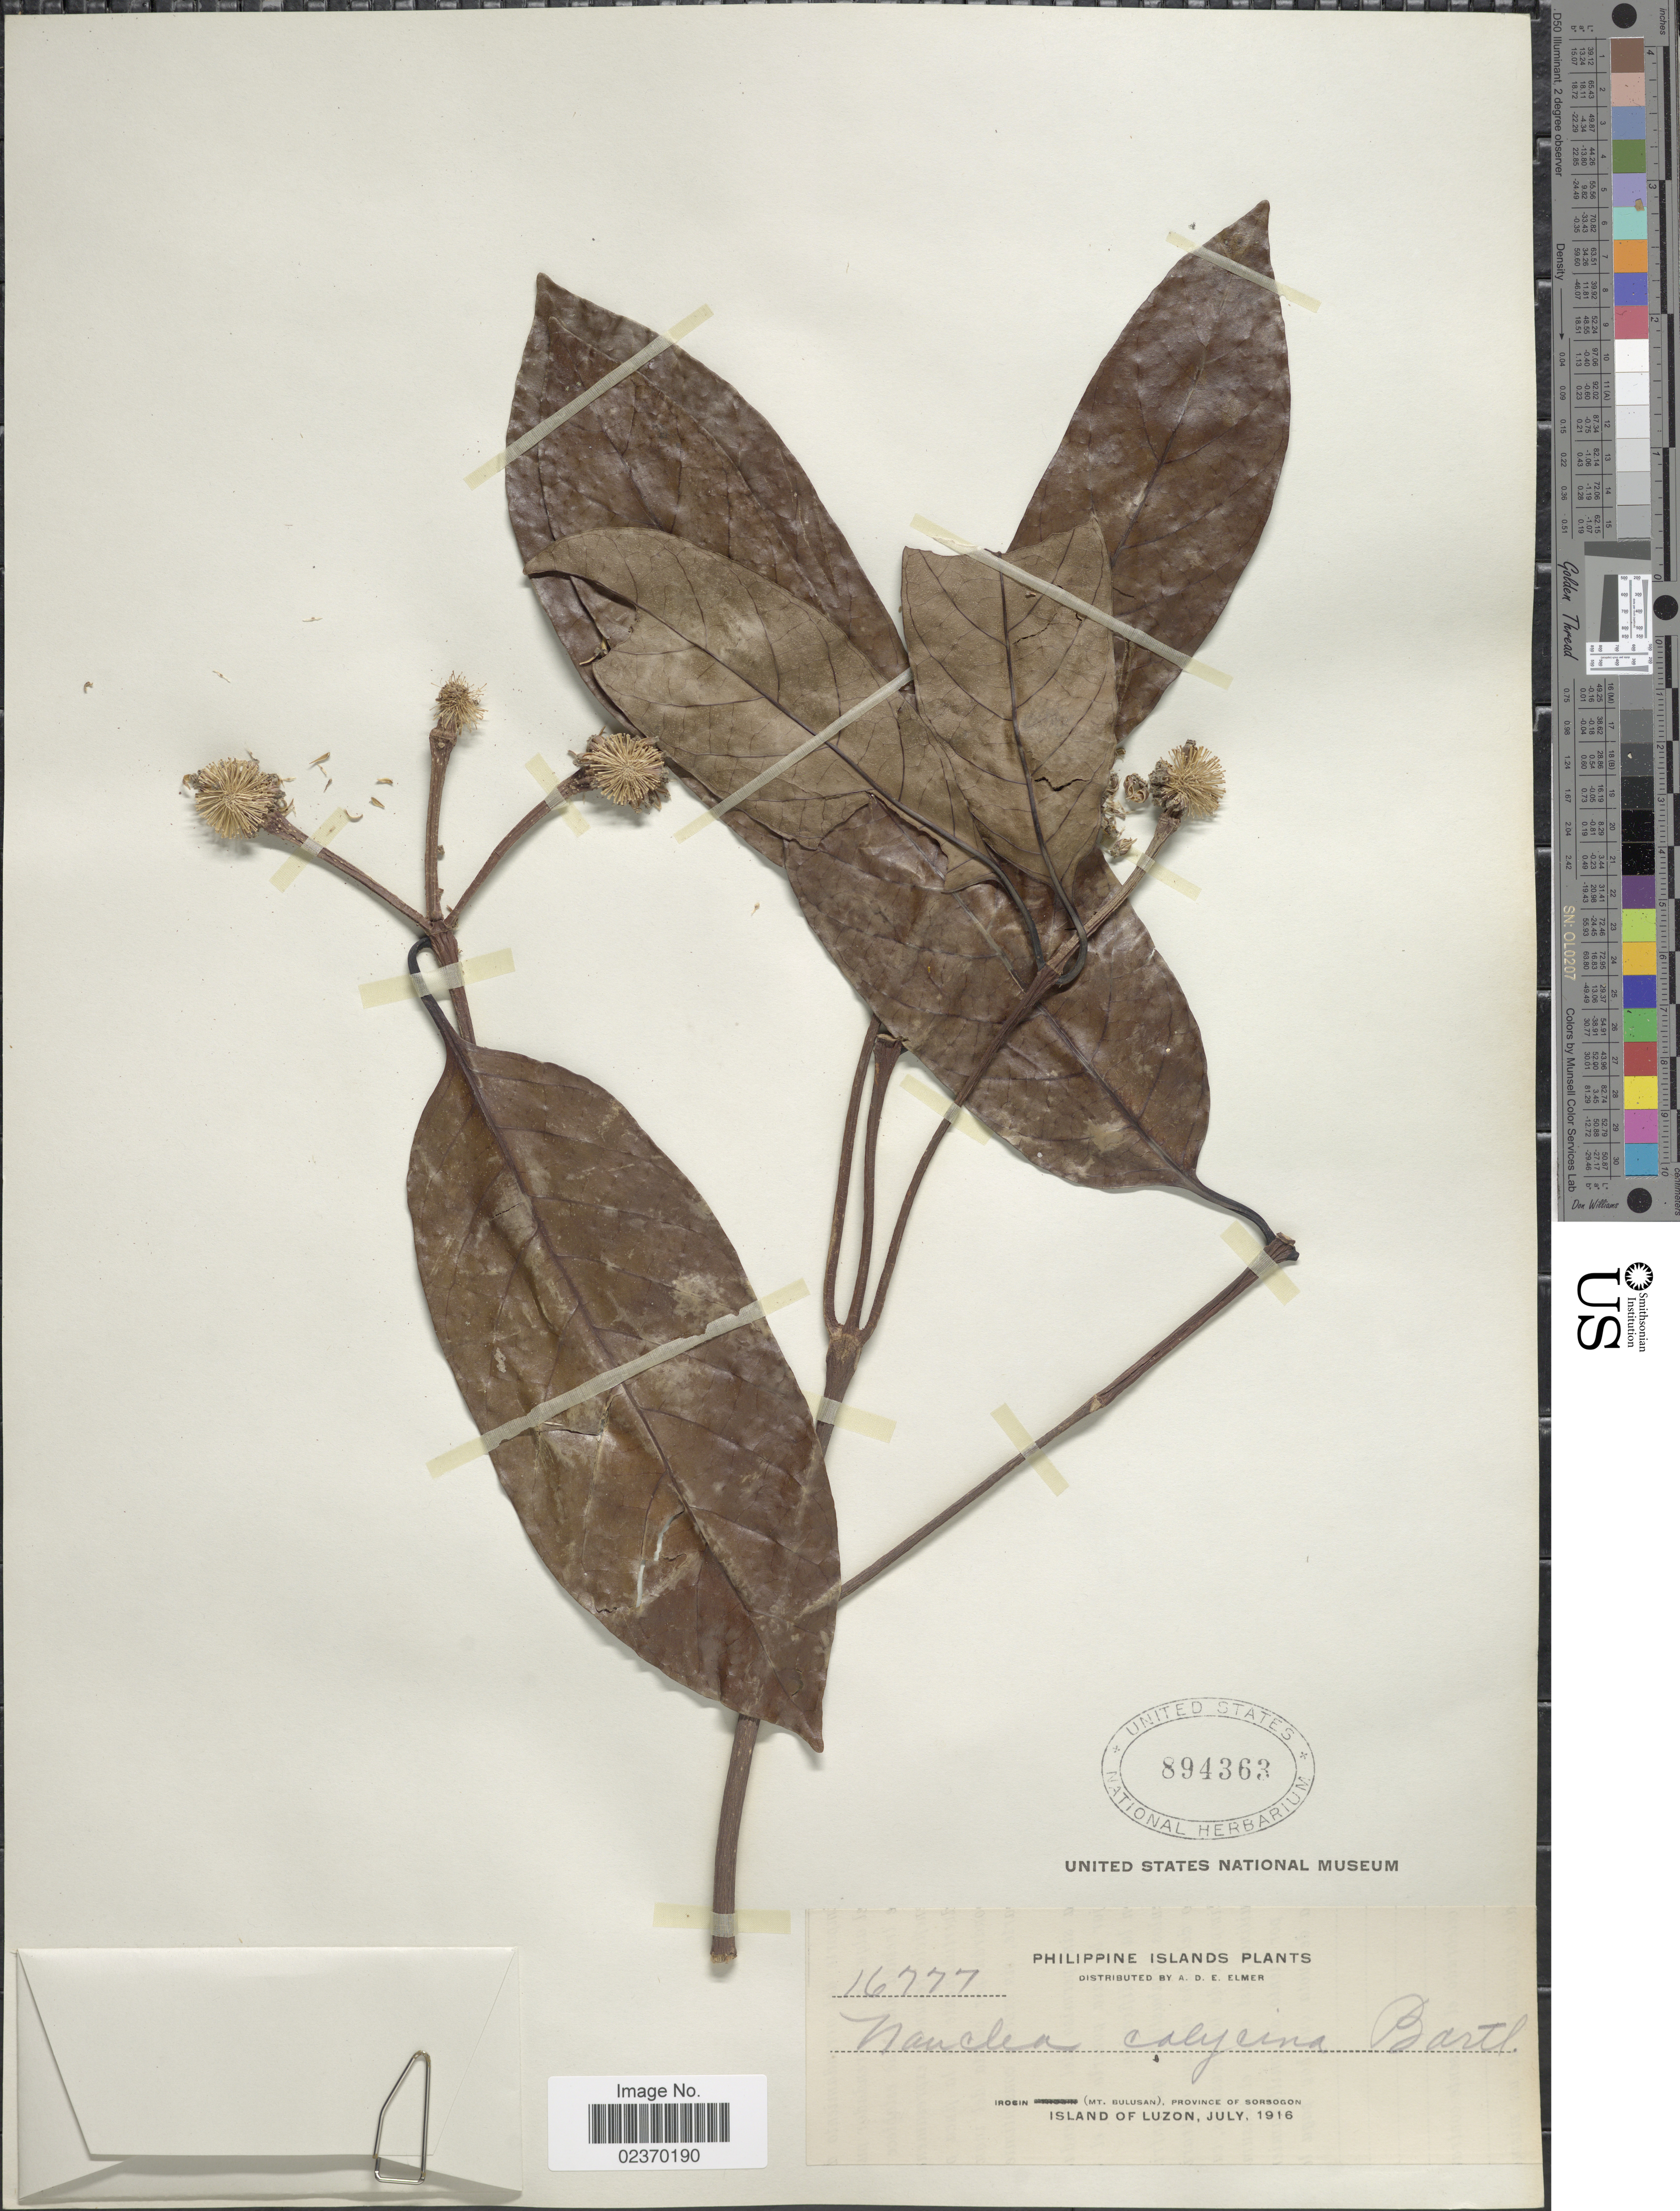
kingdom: Plantae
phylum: Tracheophyta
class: Magnoliopsida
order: Gentianales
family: Rubiaceae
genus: Neonauclea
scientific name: Neonauclea calycina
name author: (Bartl. ex DC.) Merr.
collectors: A. D. E. Elmer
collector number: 16777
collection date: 1916-07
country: Philippines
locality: Philippine Islands, Irosin (Mt Bulusan), Province of Sorsogon, Island of Luzon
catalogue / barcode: US 894363